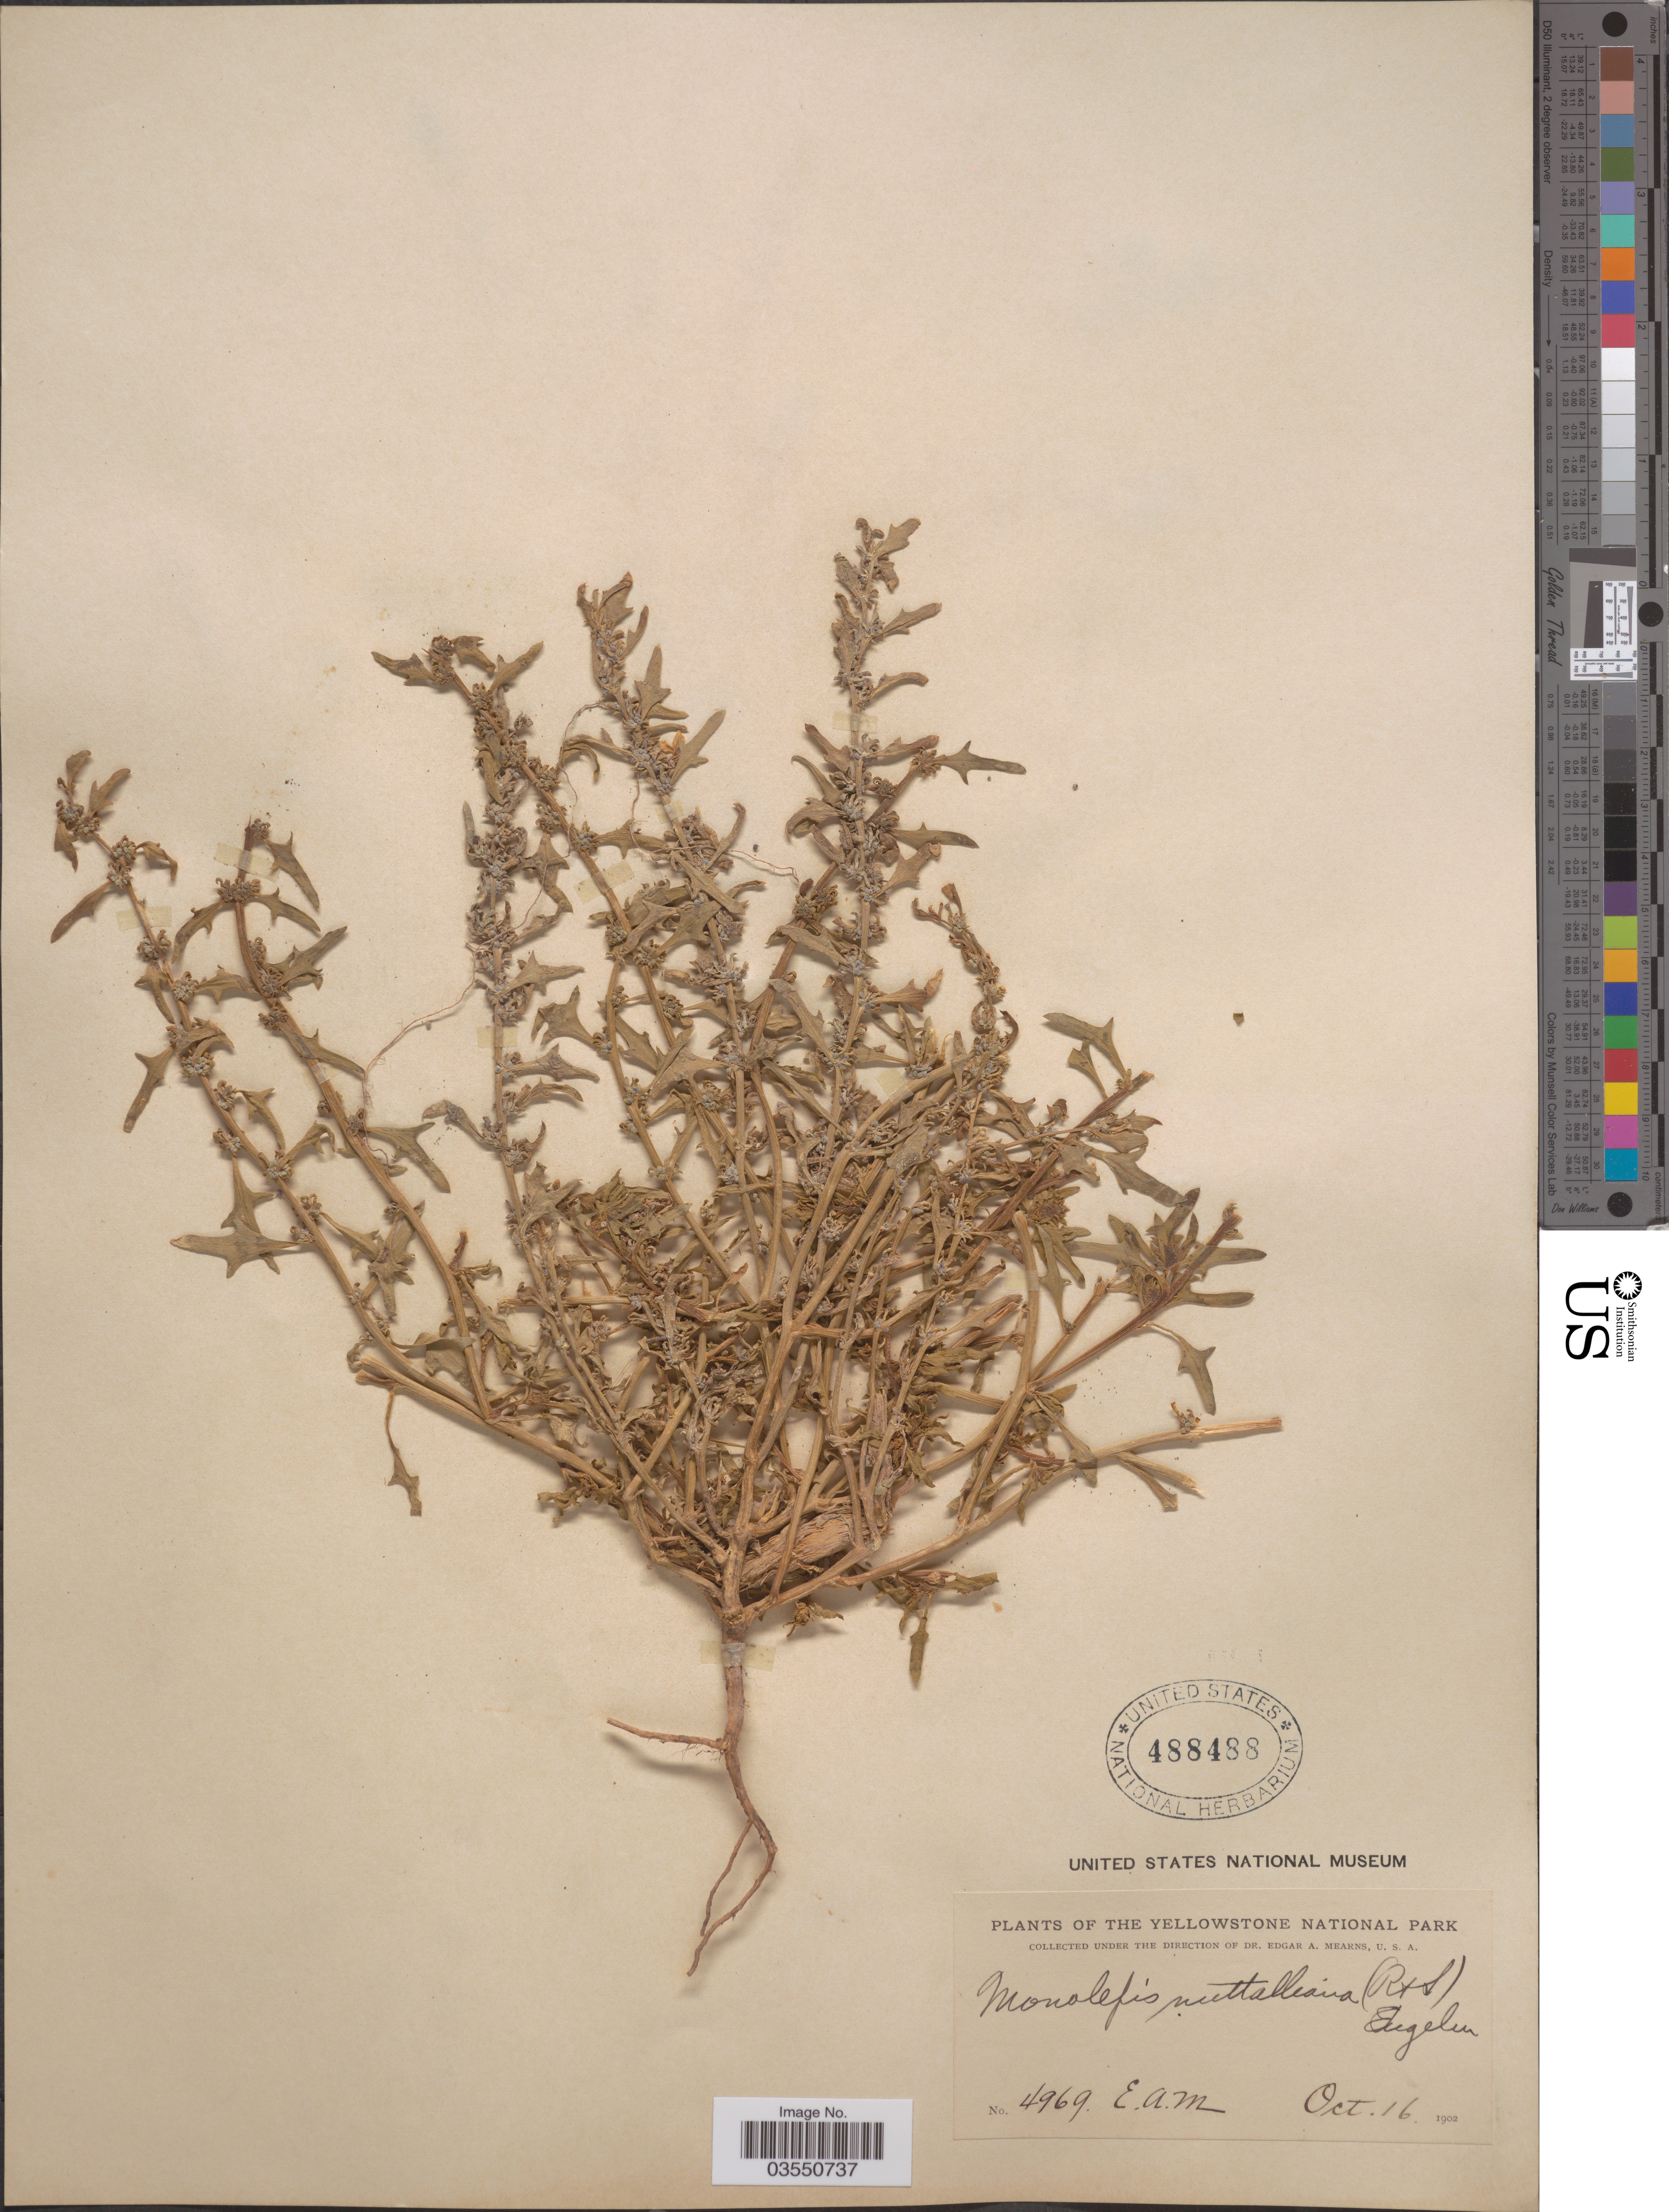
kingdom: Plantae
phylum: Tracheophyta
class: Magnoliopsida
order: Caryophyllales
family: Amaranthaceae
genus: Blitum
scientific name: Blitum nuttallianum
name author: Schult.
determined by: U.S. National Herbarium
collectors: E. A. Mearns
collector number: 4969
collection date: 1902-10-16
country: United States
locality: Yellowstone National Park.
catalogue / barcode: US 488488